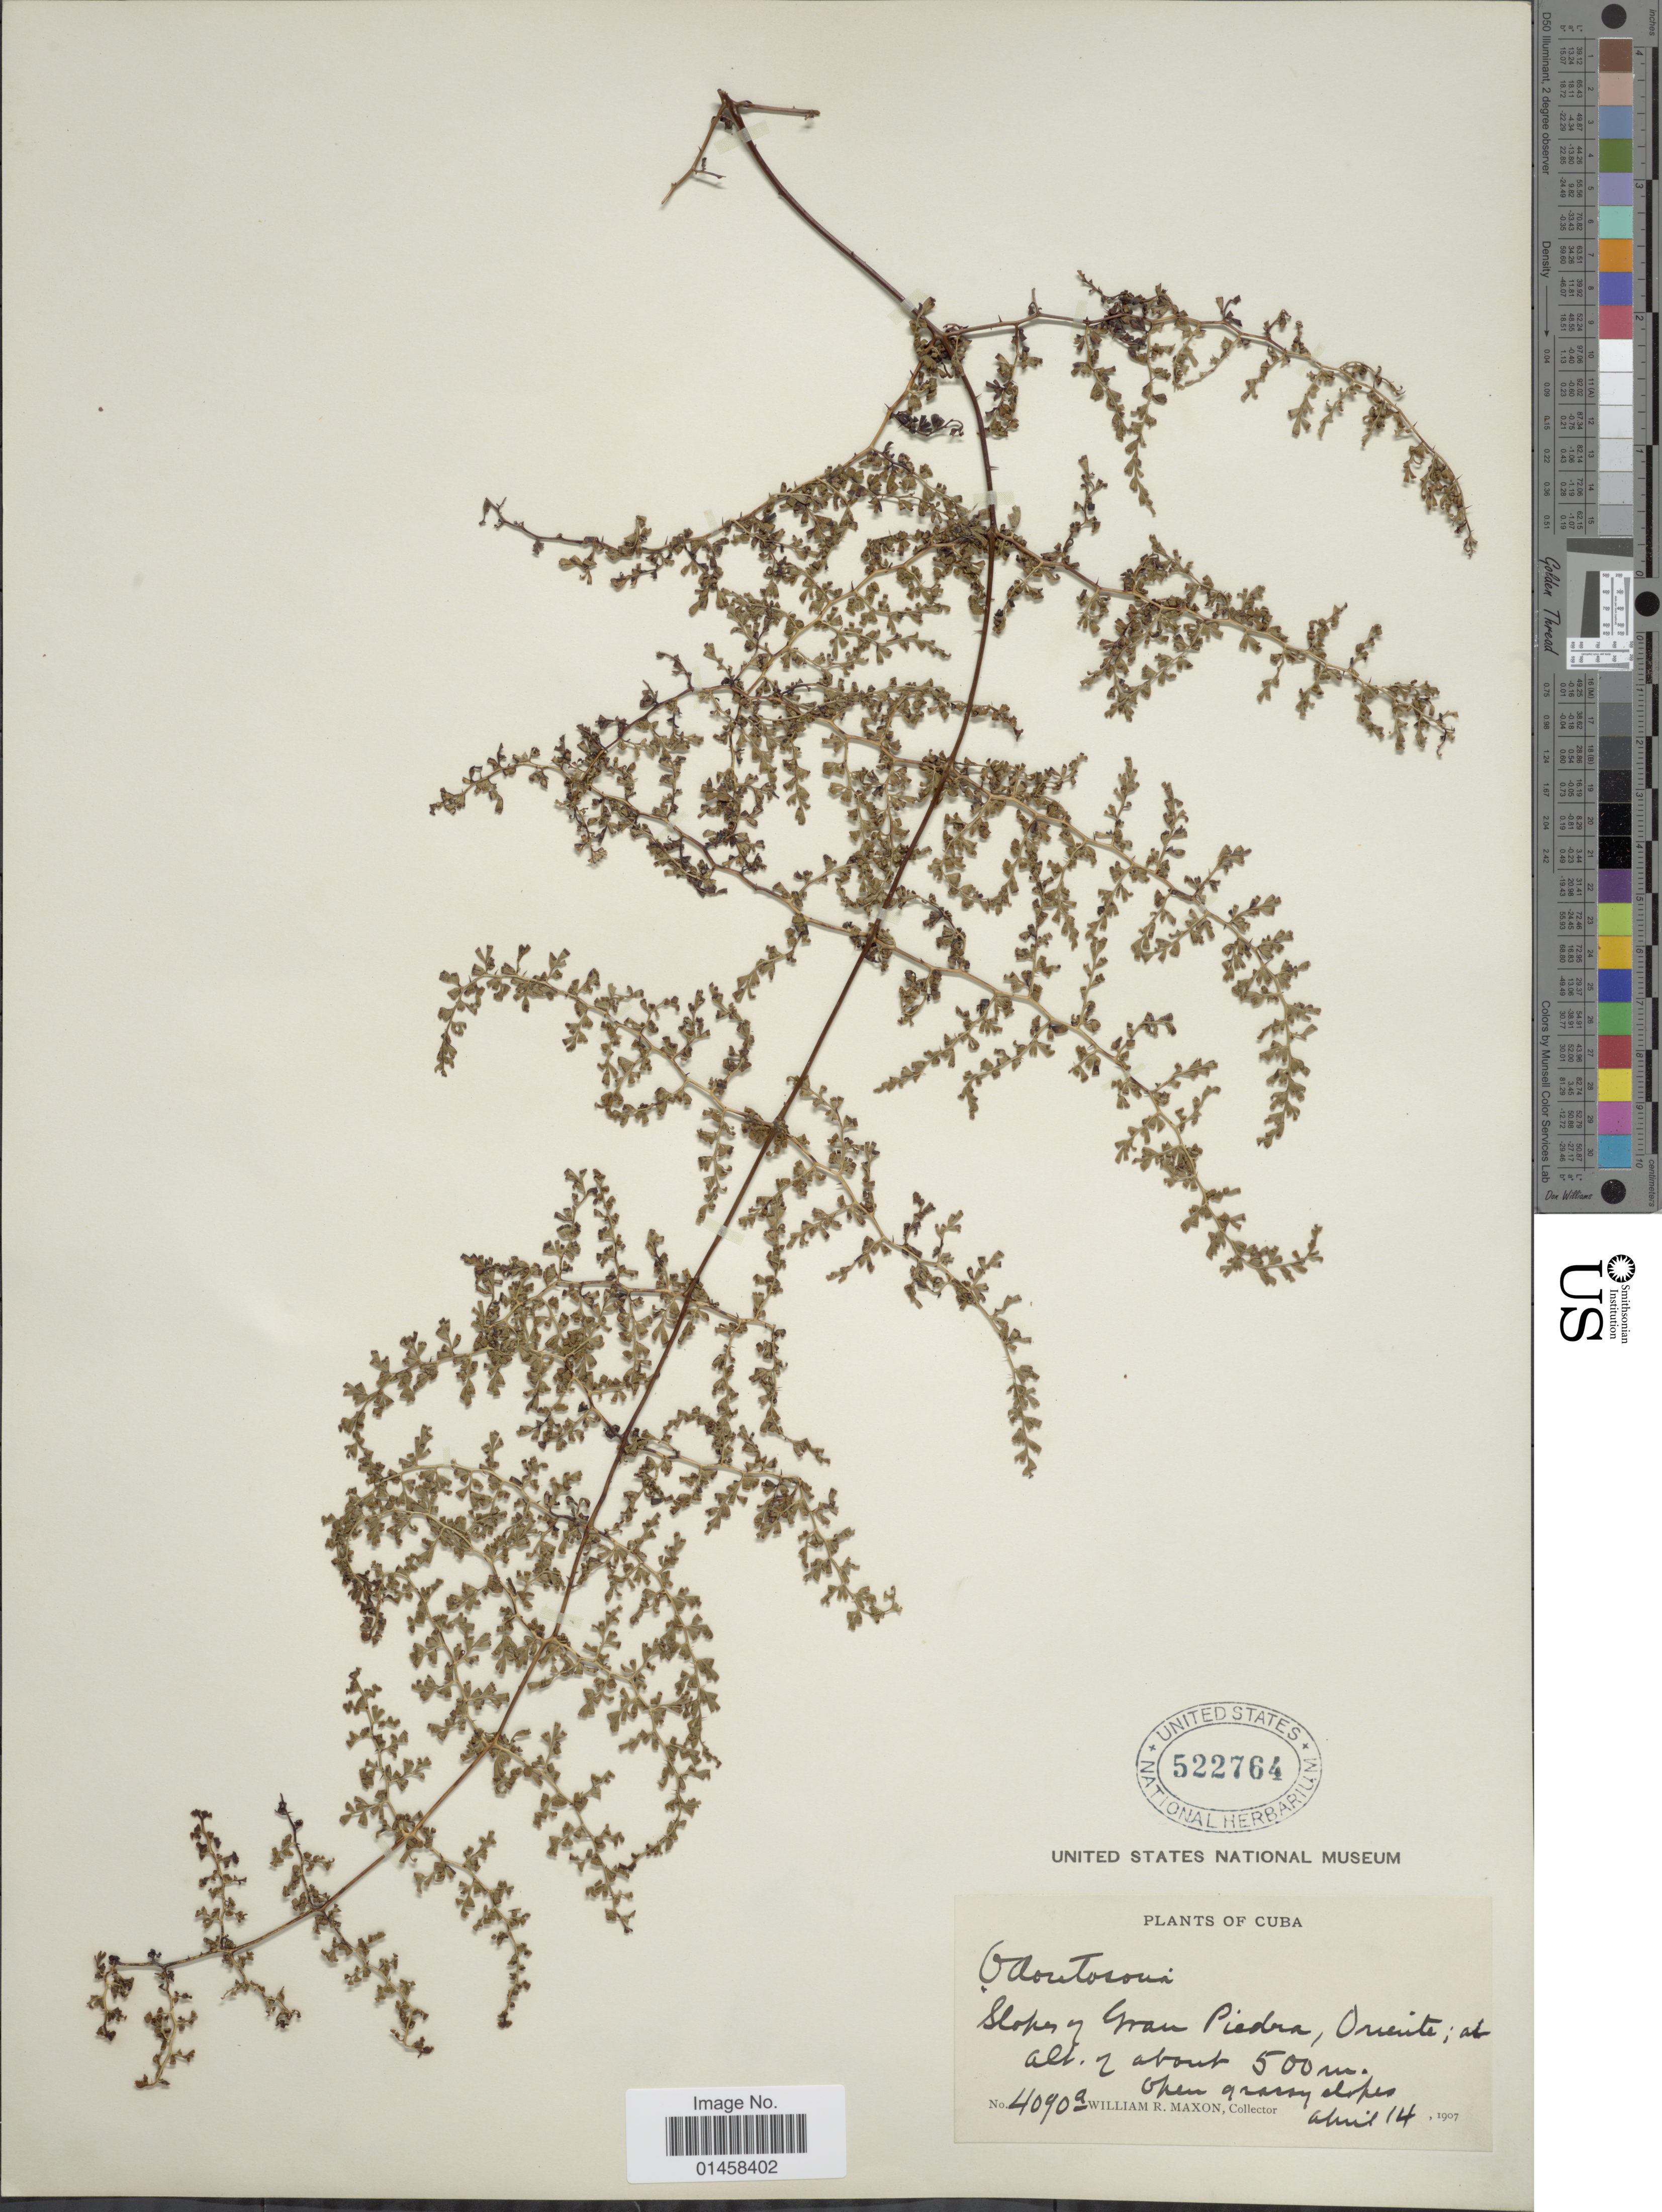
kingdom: Plantae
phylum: Tracheophyta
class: Polypodiopsida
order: Polypodiales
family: Lindsaeaceae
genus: Odontosoria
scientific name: Odontosoria aculeata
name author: (L.) J. Sm.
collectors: W. R. Maxon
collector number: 4090a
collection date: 1907-04-14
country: Cuba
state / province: Oriente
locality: Slopes of Gran Piedra, Oriente, open grassy slopes.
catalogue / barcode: US 522764